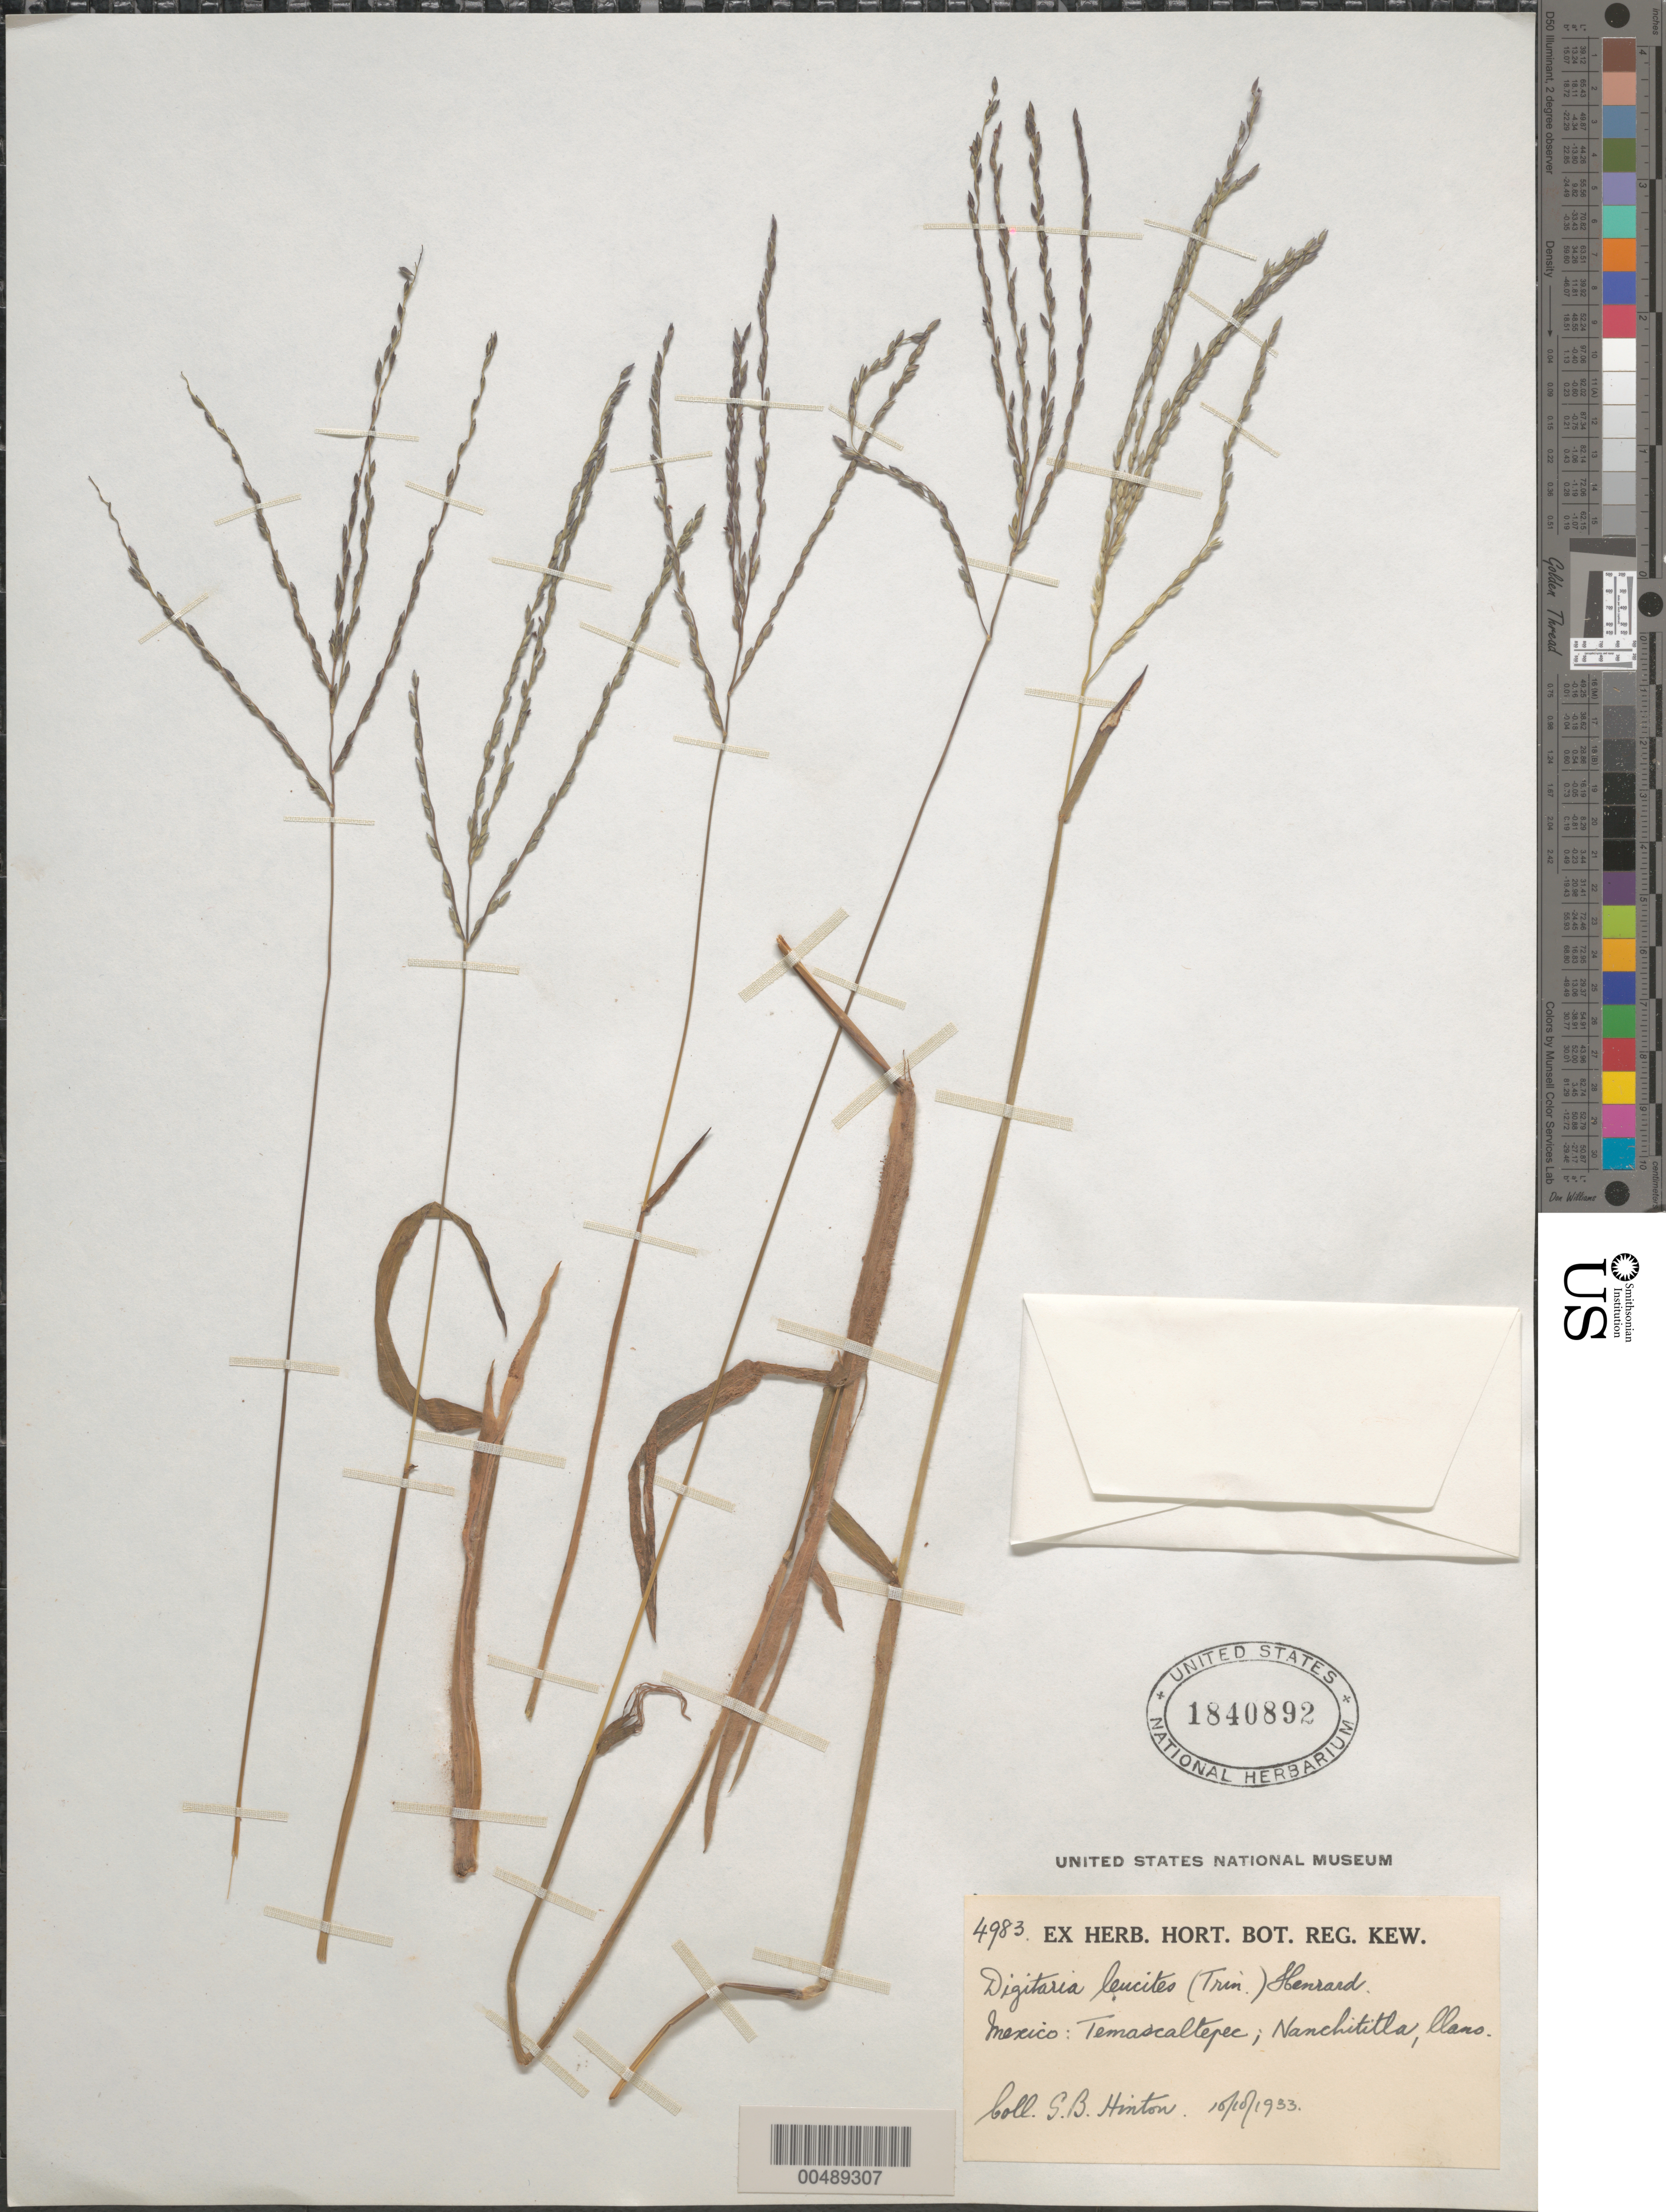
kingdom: Plantae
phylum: Tracheophyta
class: Liliopsida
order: Poales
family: Poaceae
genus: Digitaria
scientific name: Digitaria leucites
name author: (Trin.) Henr.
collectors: G. B. Hinton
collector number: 4983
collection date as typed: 10 Oct 1933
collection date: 1933-10-10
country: Mexico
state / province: México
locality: Temascaltepec, Nanchititla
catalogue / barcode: US 1840892